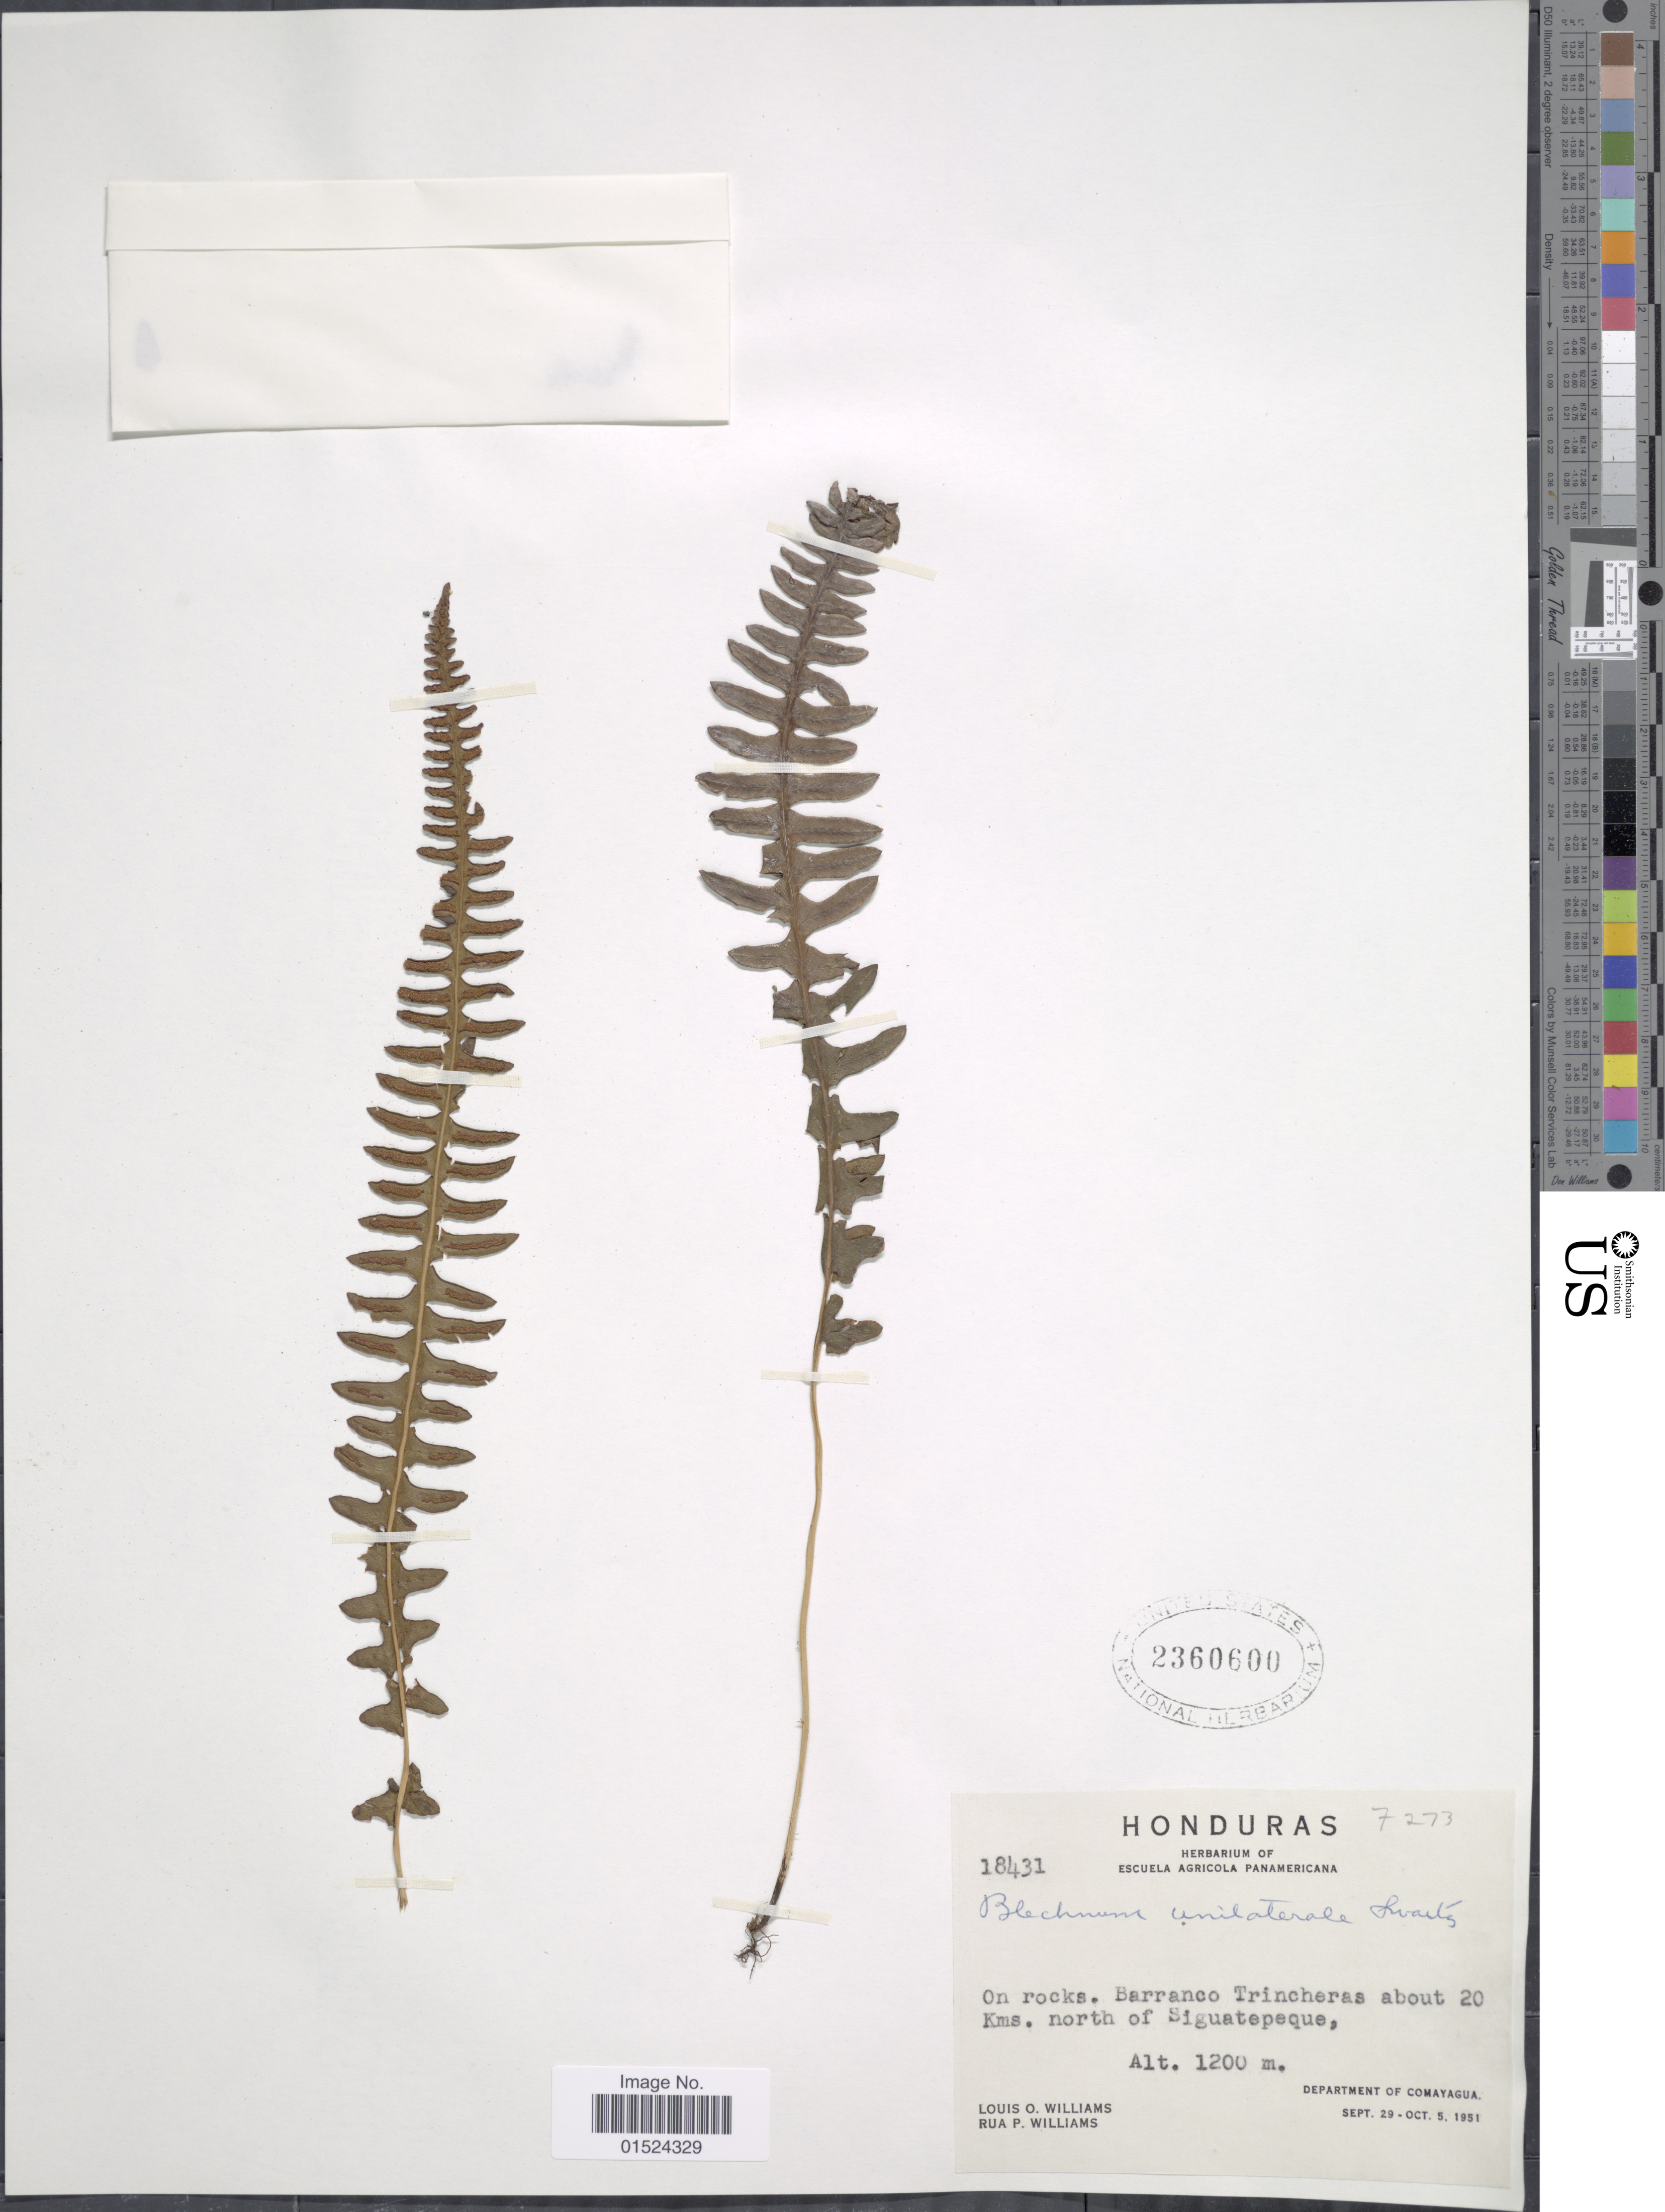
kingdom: Plantae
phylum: Tracheophyta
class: Polypodiopsida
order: Polypodiales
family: Blechnaceae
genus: Blechnum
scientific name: Blechnum polypodioides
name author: Raddi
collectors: L. O. Williams & R. P. Williams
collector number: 18431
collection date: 1951-09-29/1951-10-05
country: Honduras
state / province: Comayagua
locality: Barranco Trincheras about 20 Kms. north of Siguatepeque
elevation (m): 1200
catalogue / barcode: US 2360600